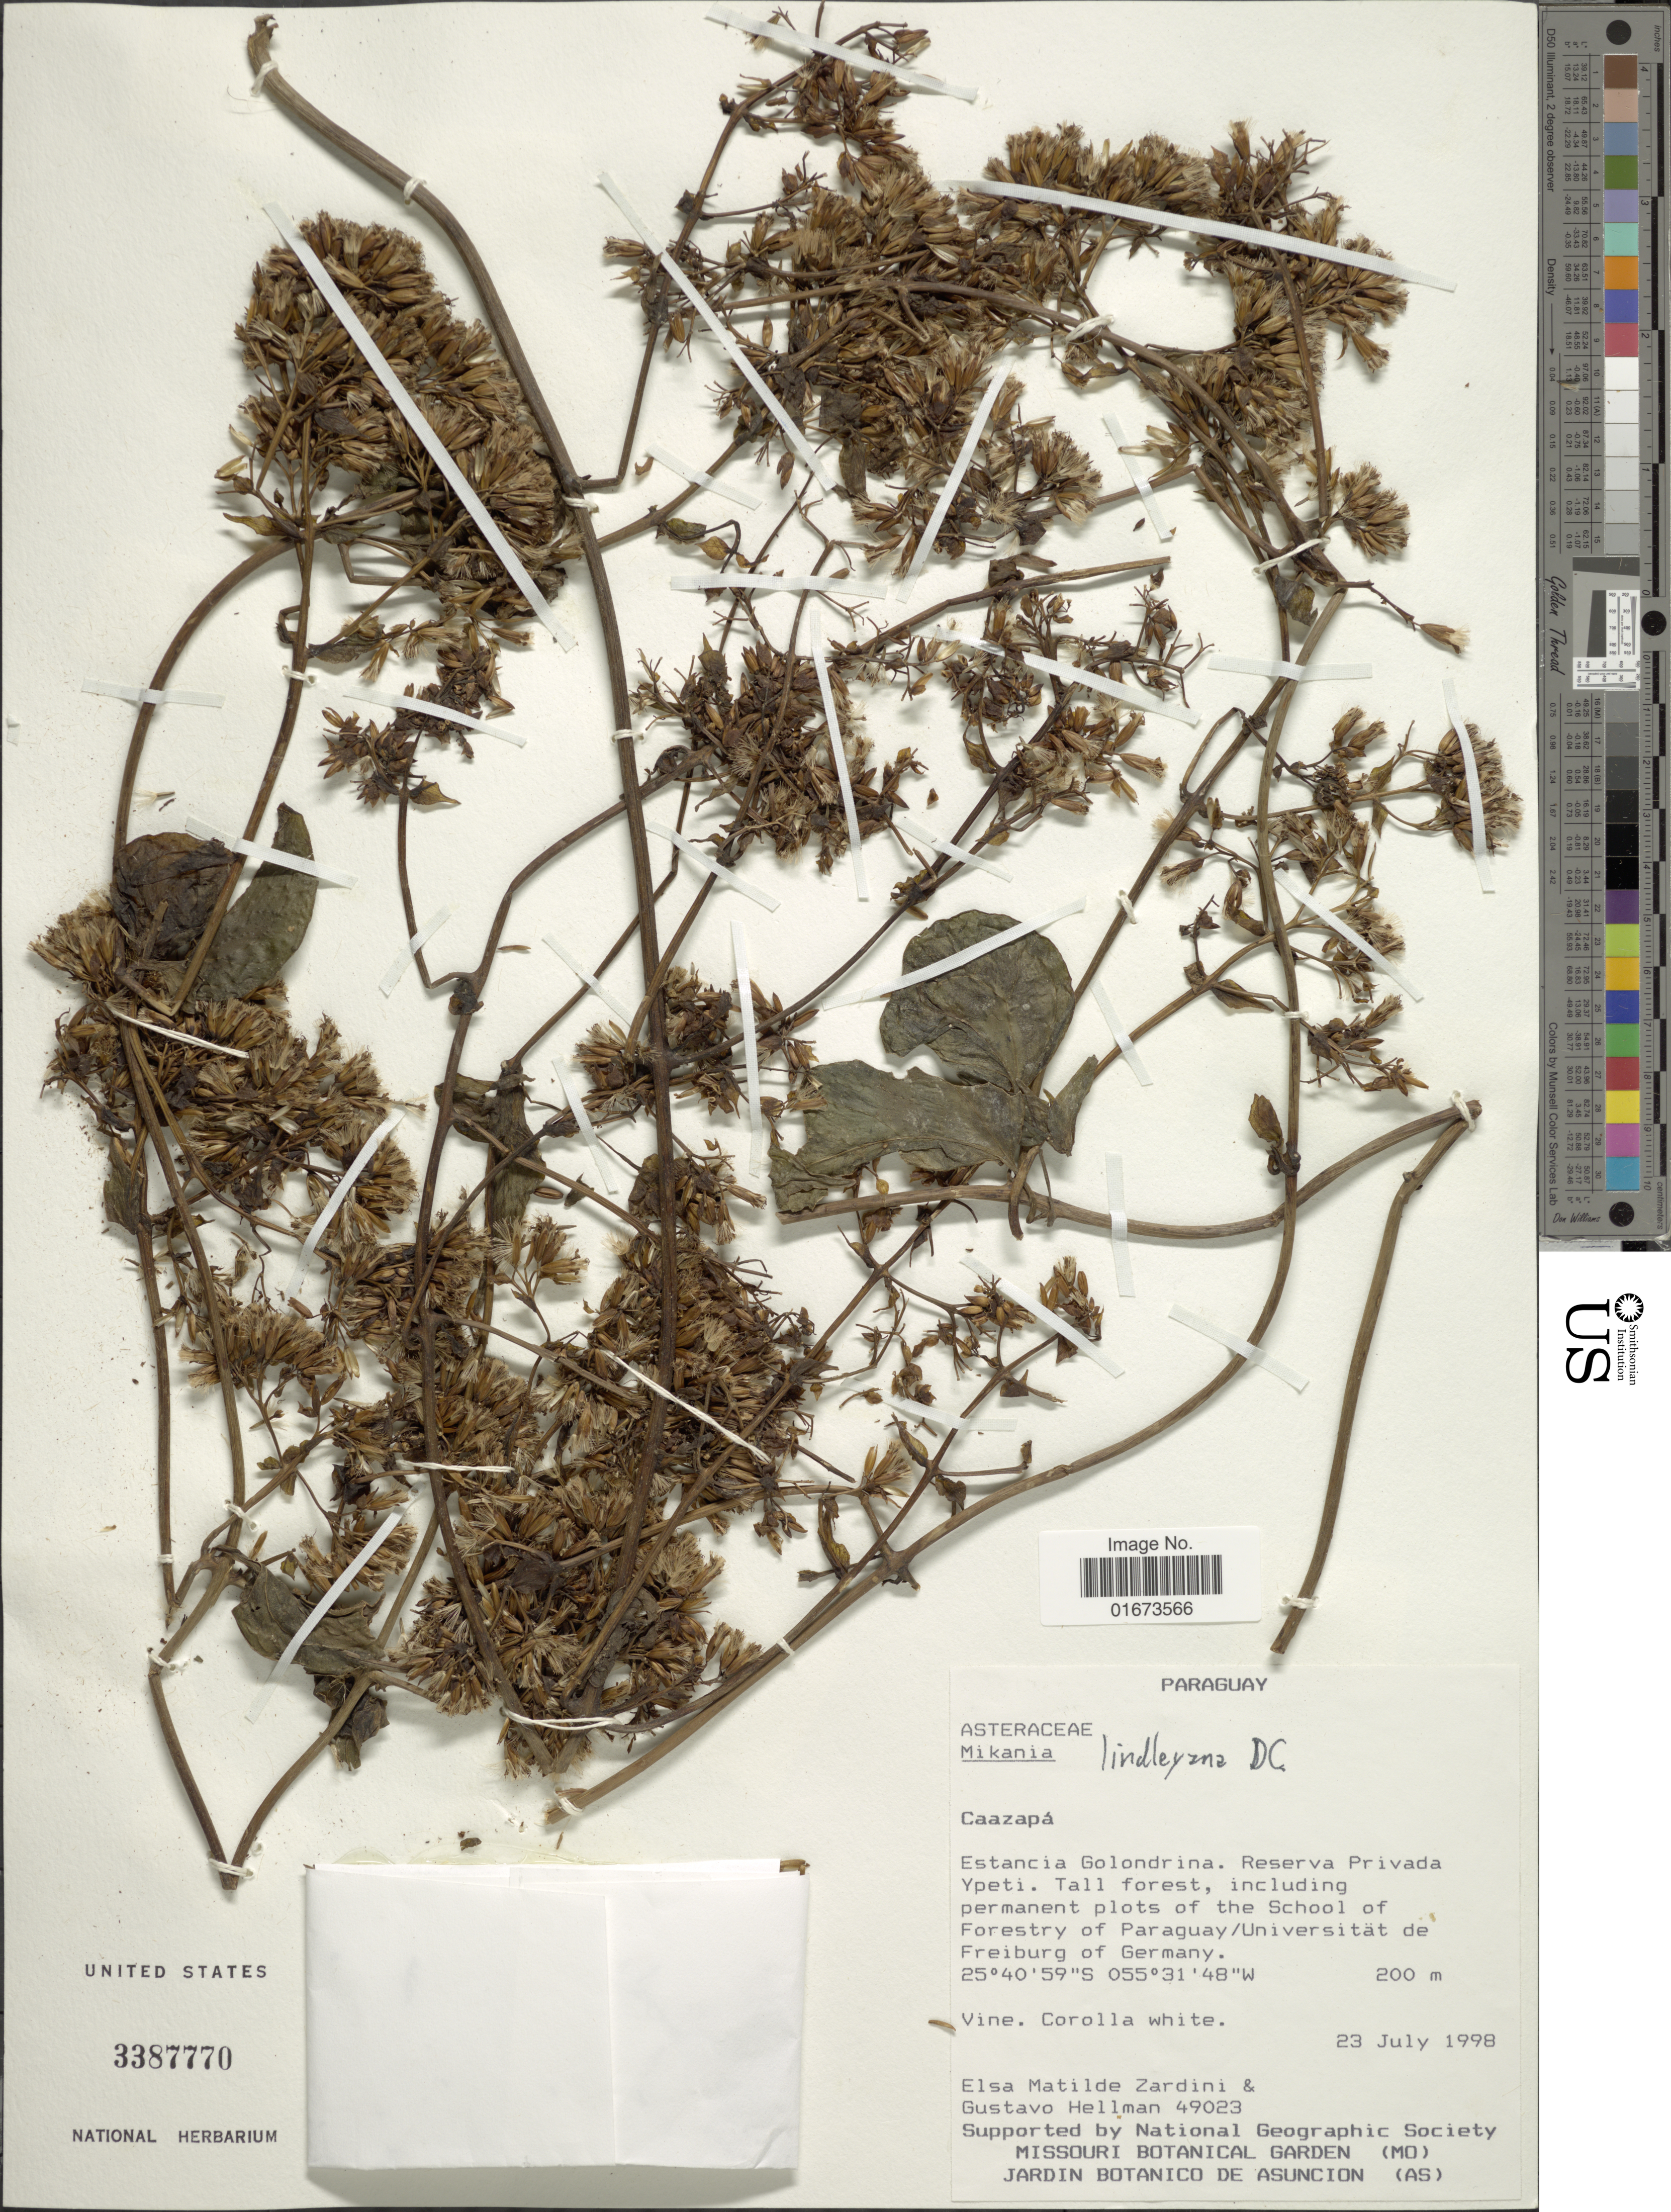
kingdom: Plantae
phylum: Tracheophyta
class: Magnoliopsida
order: Asterales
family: Asteraceae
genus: Mikania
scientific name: Mikania lindleyana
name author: DC.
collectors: E. M. Zardini & G. Hellman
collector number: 49023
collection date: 1998-07-23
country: Paraguay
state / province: Caazapa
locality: Estancia Golondrina. reserva Privada Ypeti. Tall forest, including permanent plots of the School of Forestry of Paraguay/Universität de Freiburg of Germany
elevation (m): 200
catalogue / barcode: US 3387770